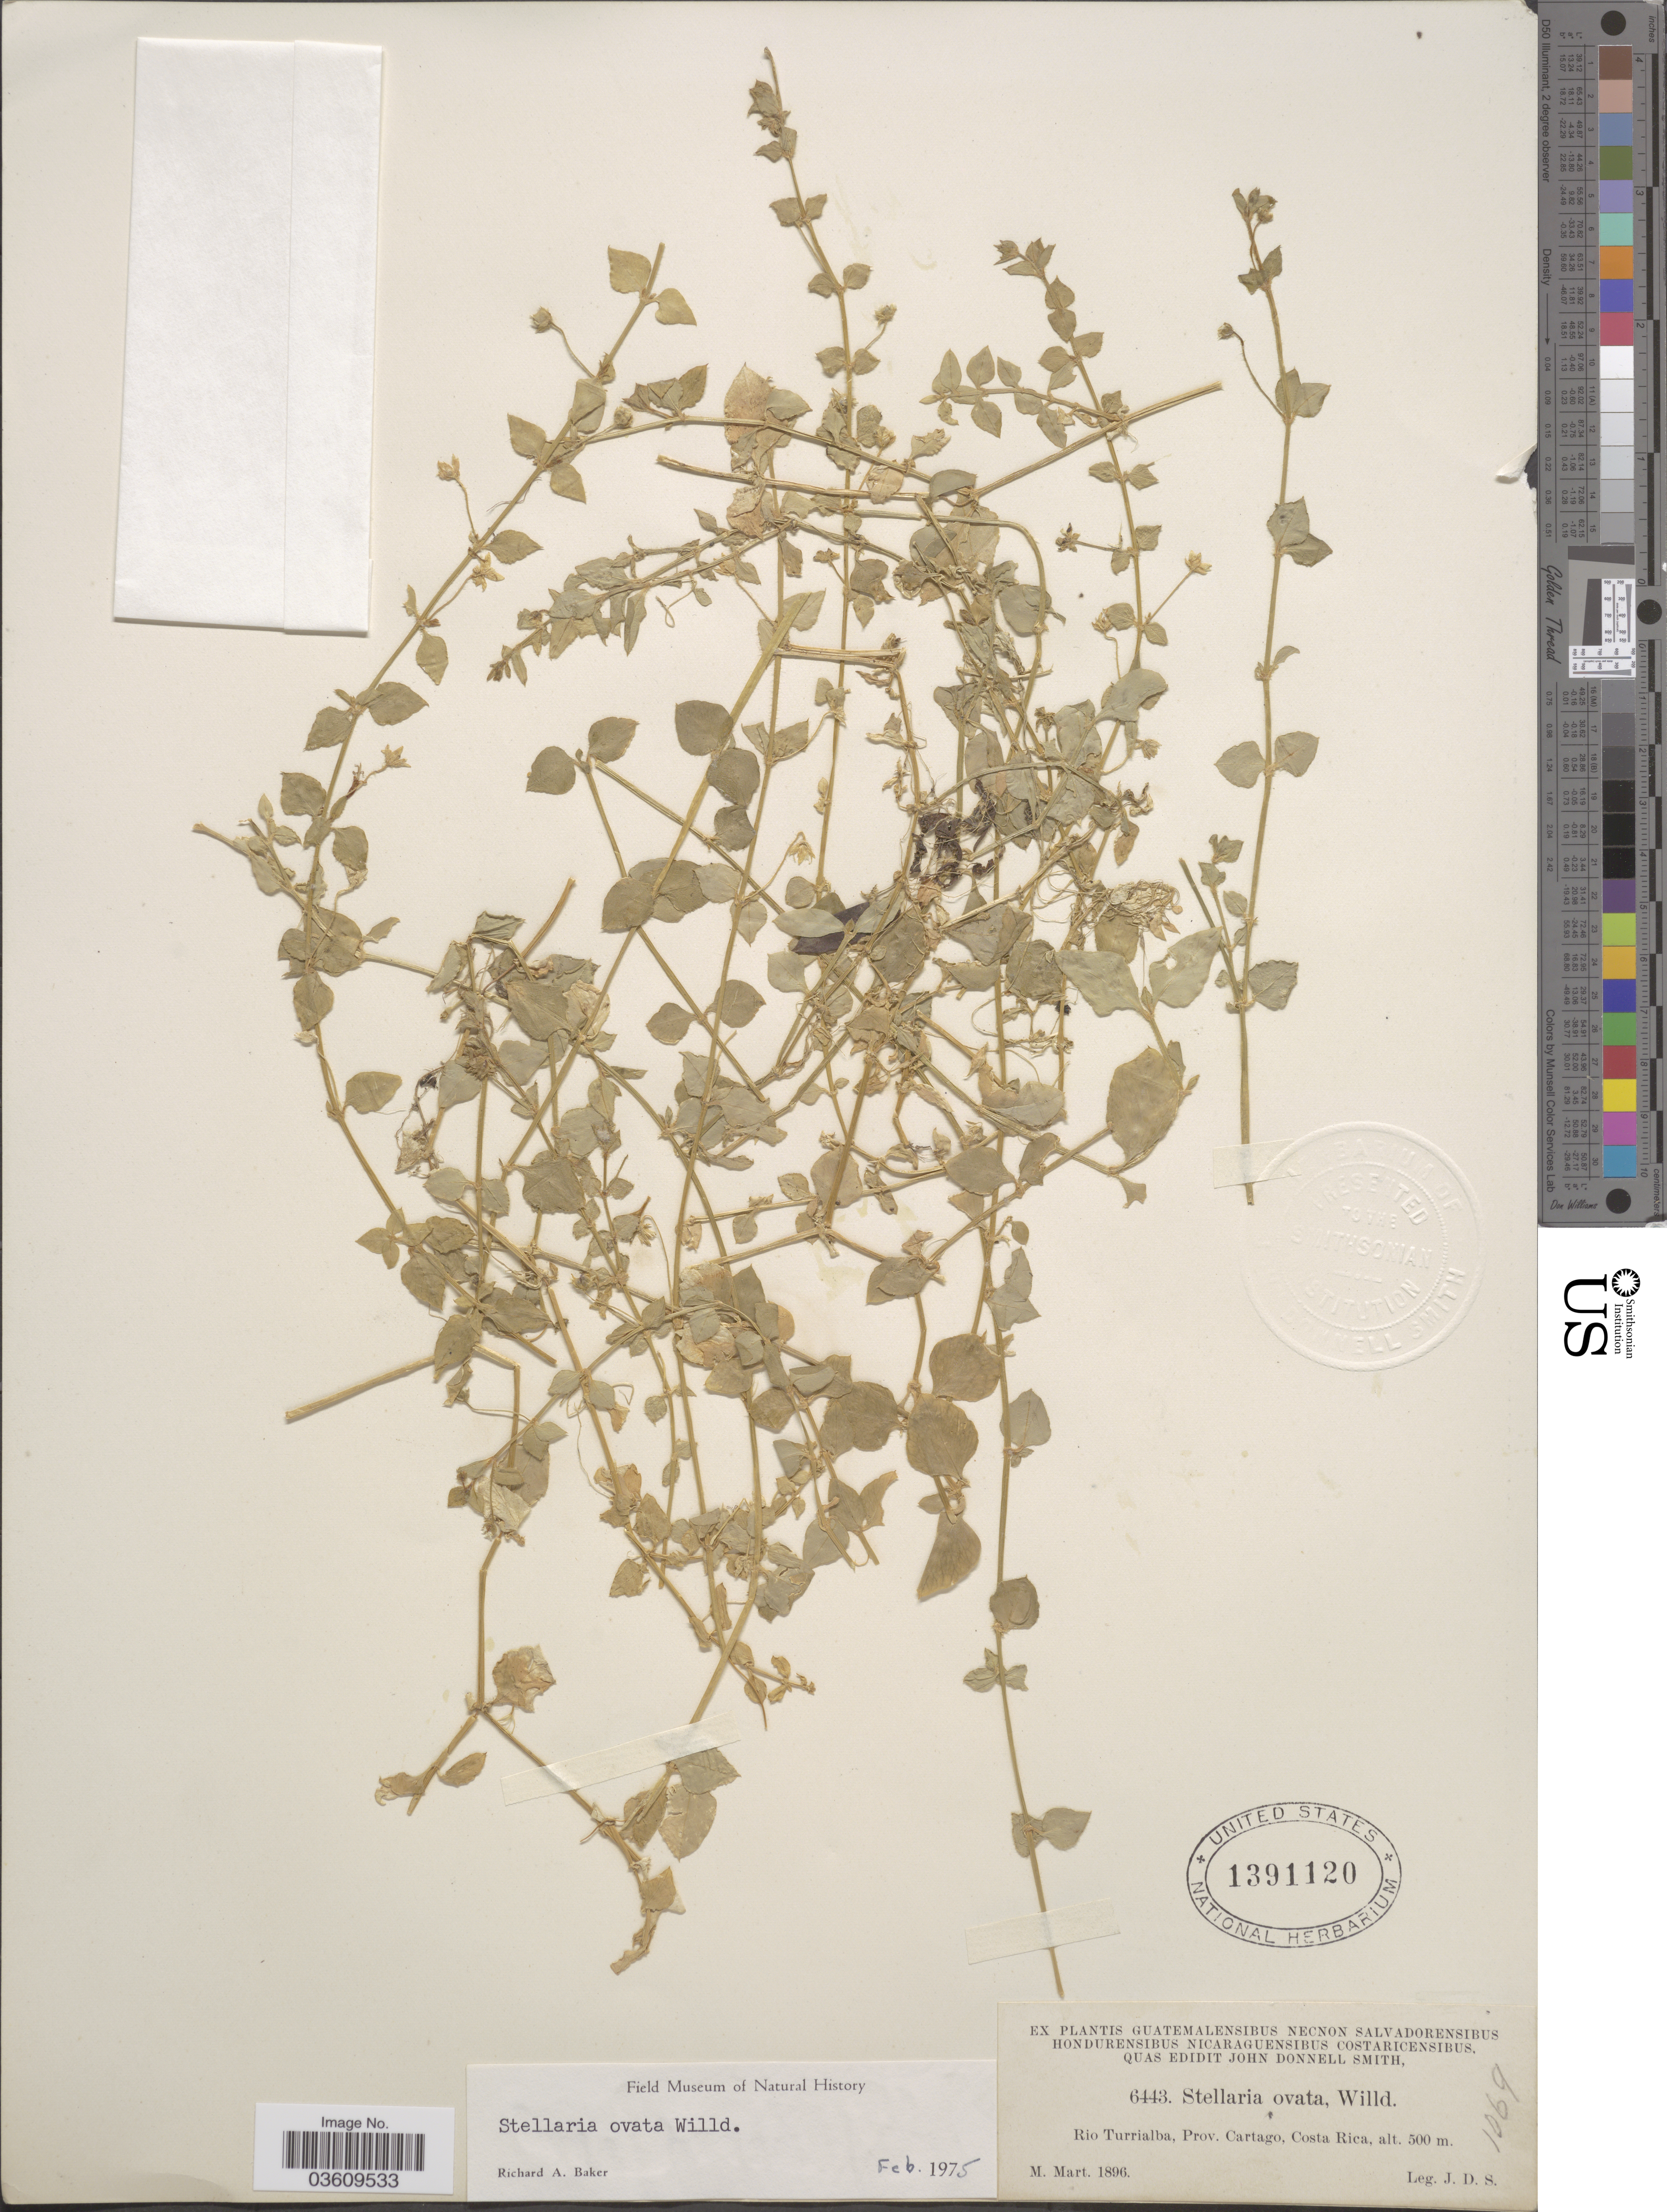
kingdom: Plantae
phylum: Tracheophyta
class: Magnoliopsida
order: Caryophyllales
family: Caryophyllaceae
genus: Stellaria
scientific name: Stellaria ovata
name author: Willd.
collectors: J. Donnell Smith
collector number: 6443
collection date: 1896-03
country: Costa Rica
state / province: Cartago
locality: Rio Turrialba.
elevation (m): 500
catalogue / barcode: US 1391120